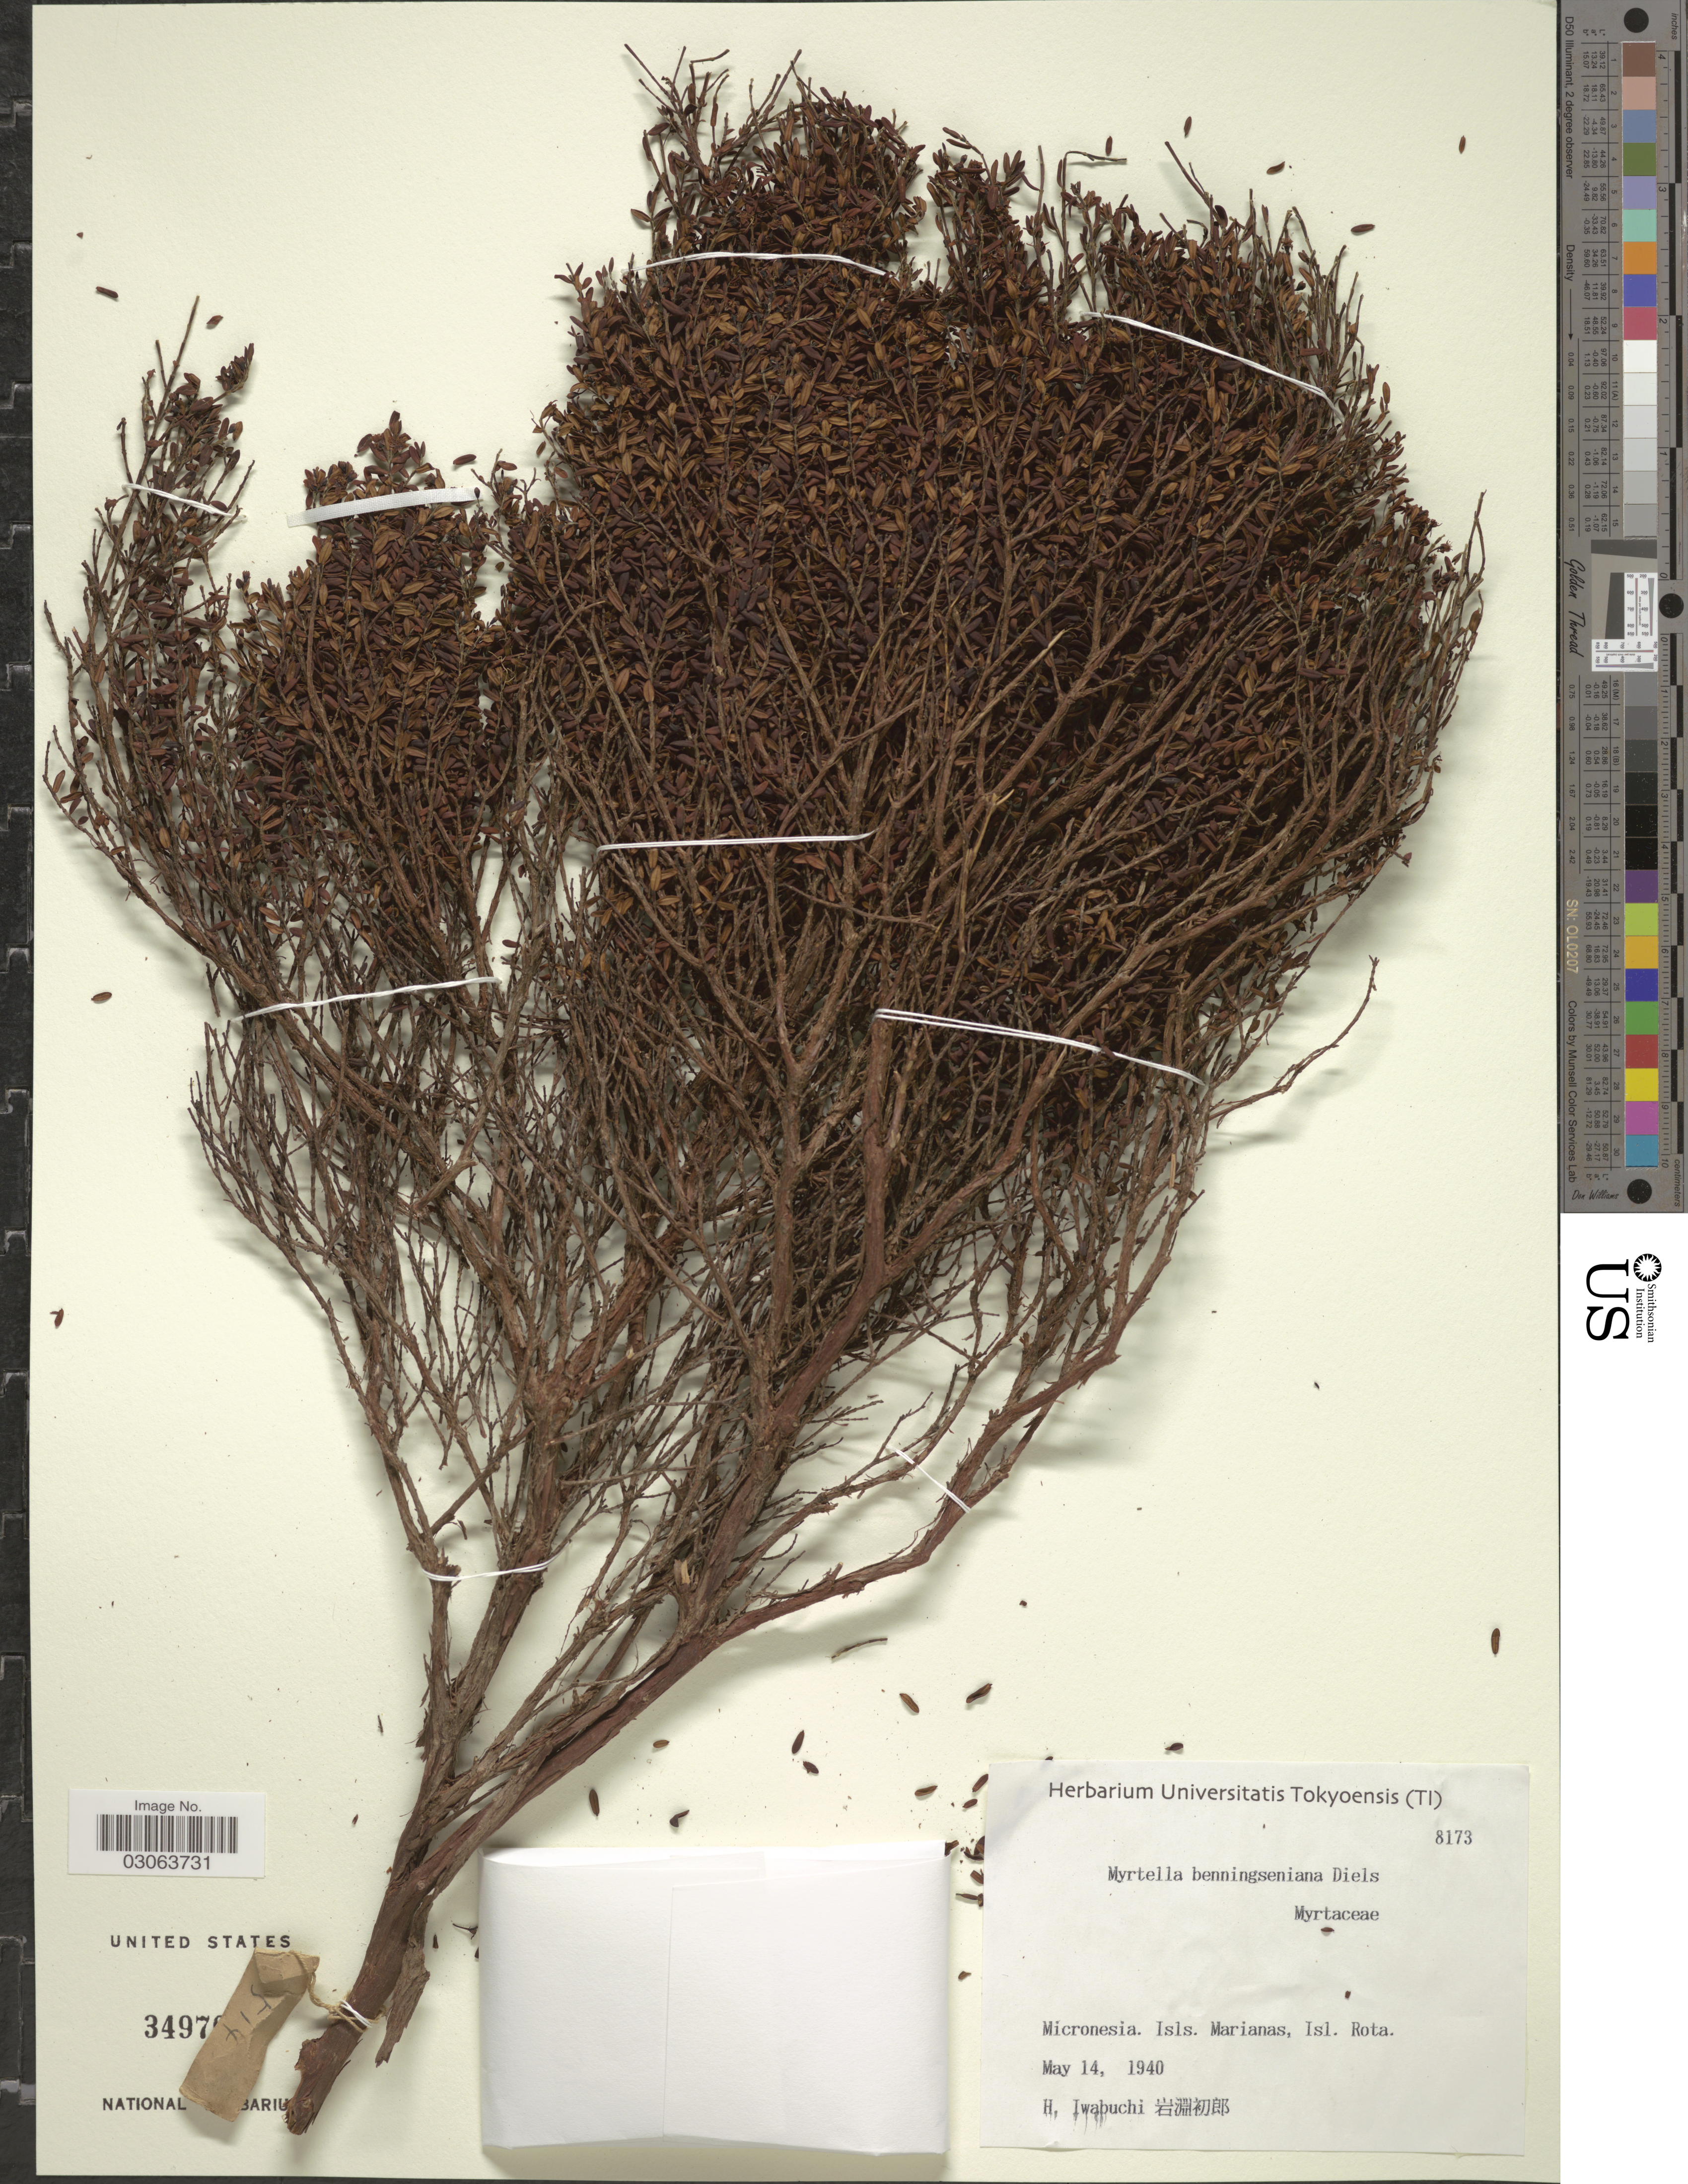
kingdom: Plantae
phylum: Tracheophyta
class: Magnoliopsida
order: Myrtales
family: Myrtaceae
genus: Myrtella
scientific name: Myrtella bennigseniana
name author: (Volkens) Diels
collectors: H. Iwabuchi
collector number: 8173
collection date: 1940-05-14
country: Northern Mariana Islands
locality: Micronesia. Isls. Marianas, Isl. Rota.